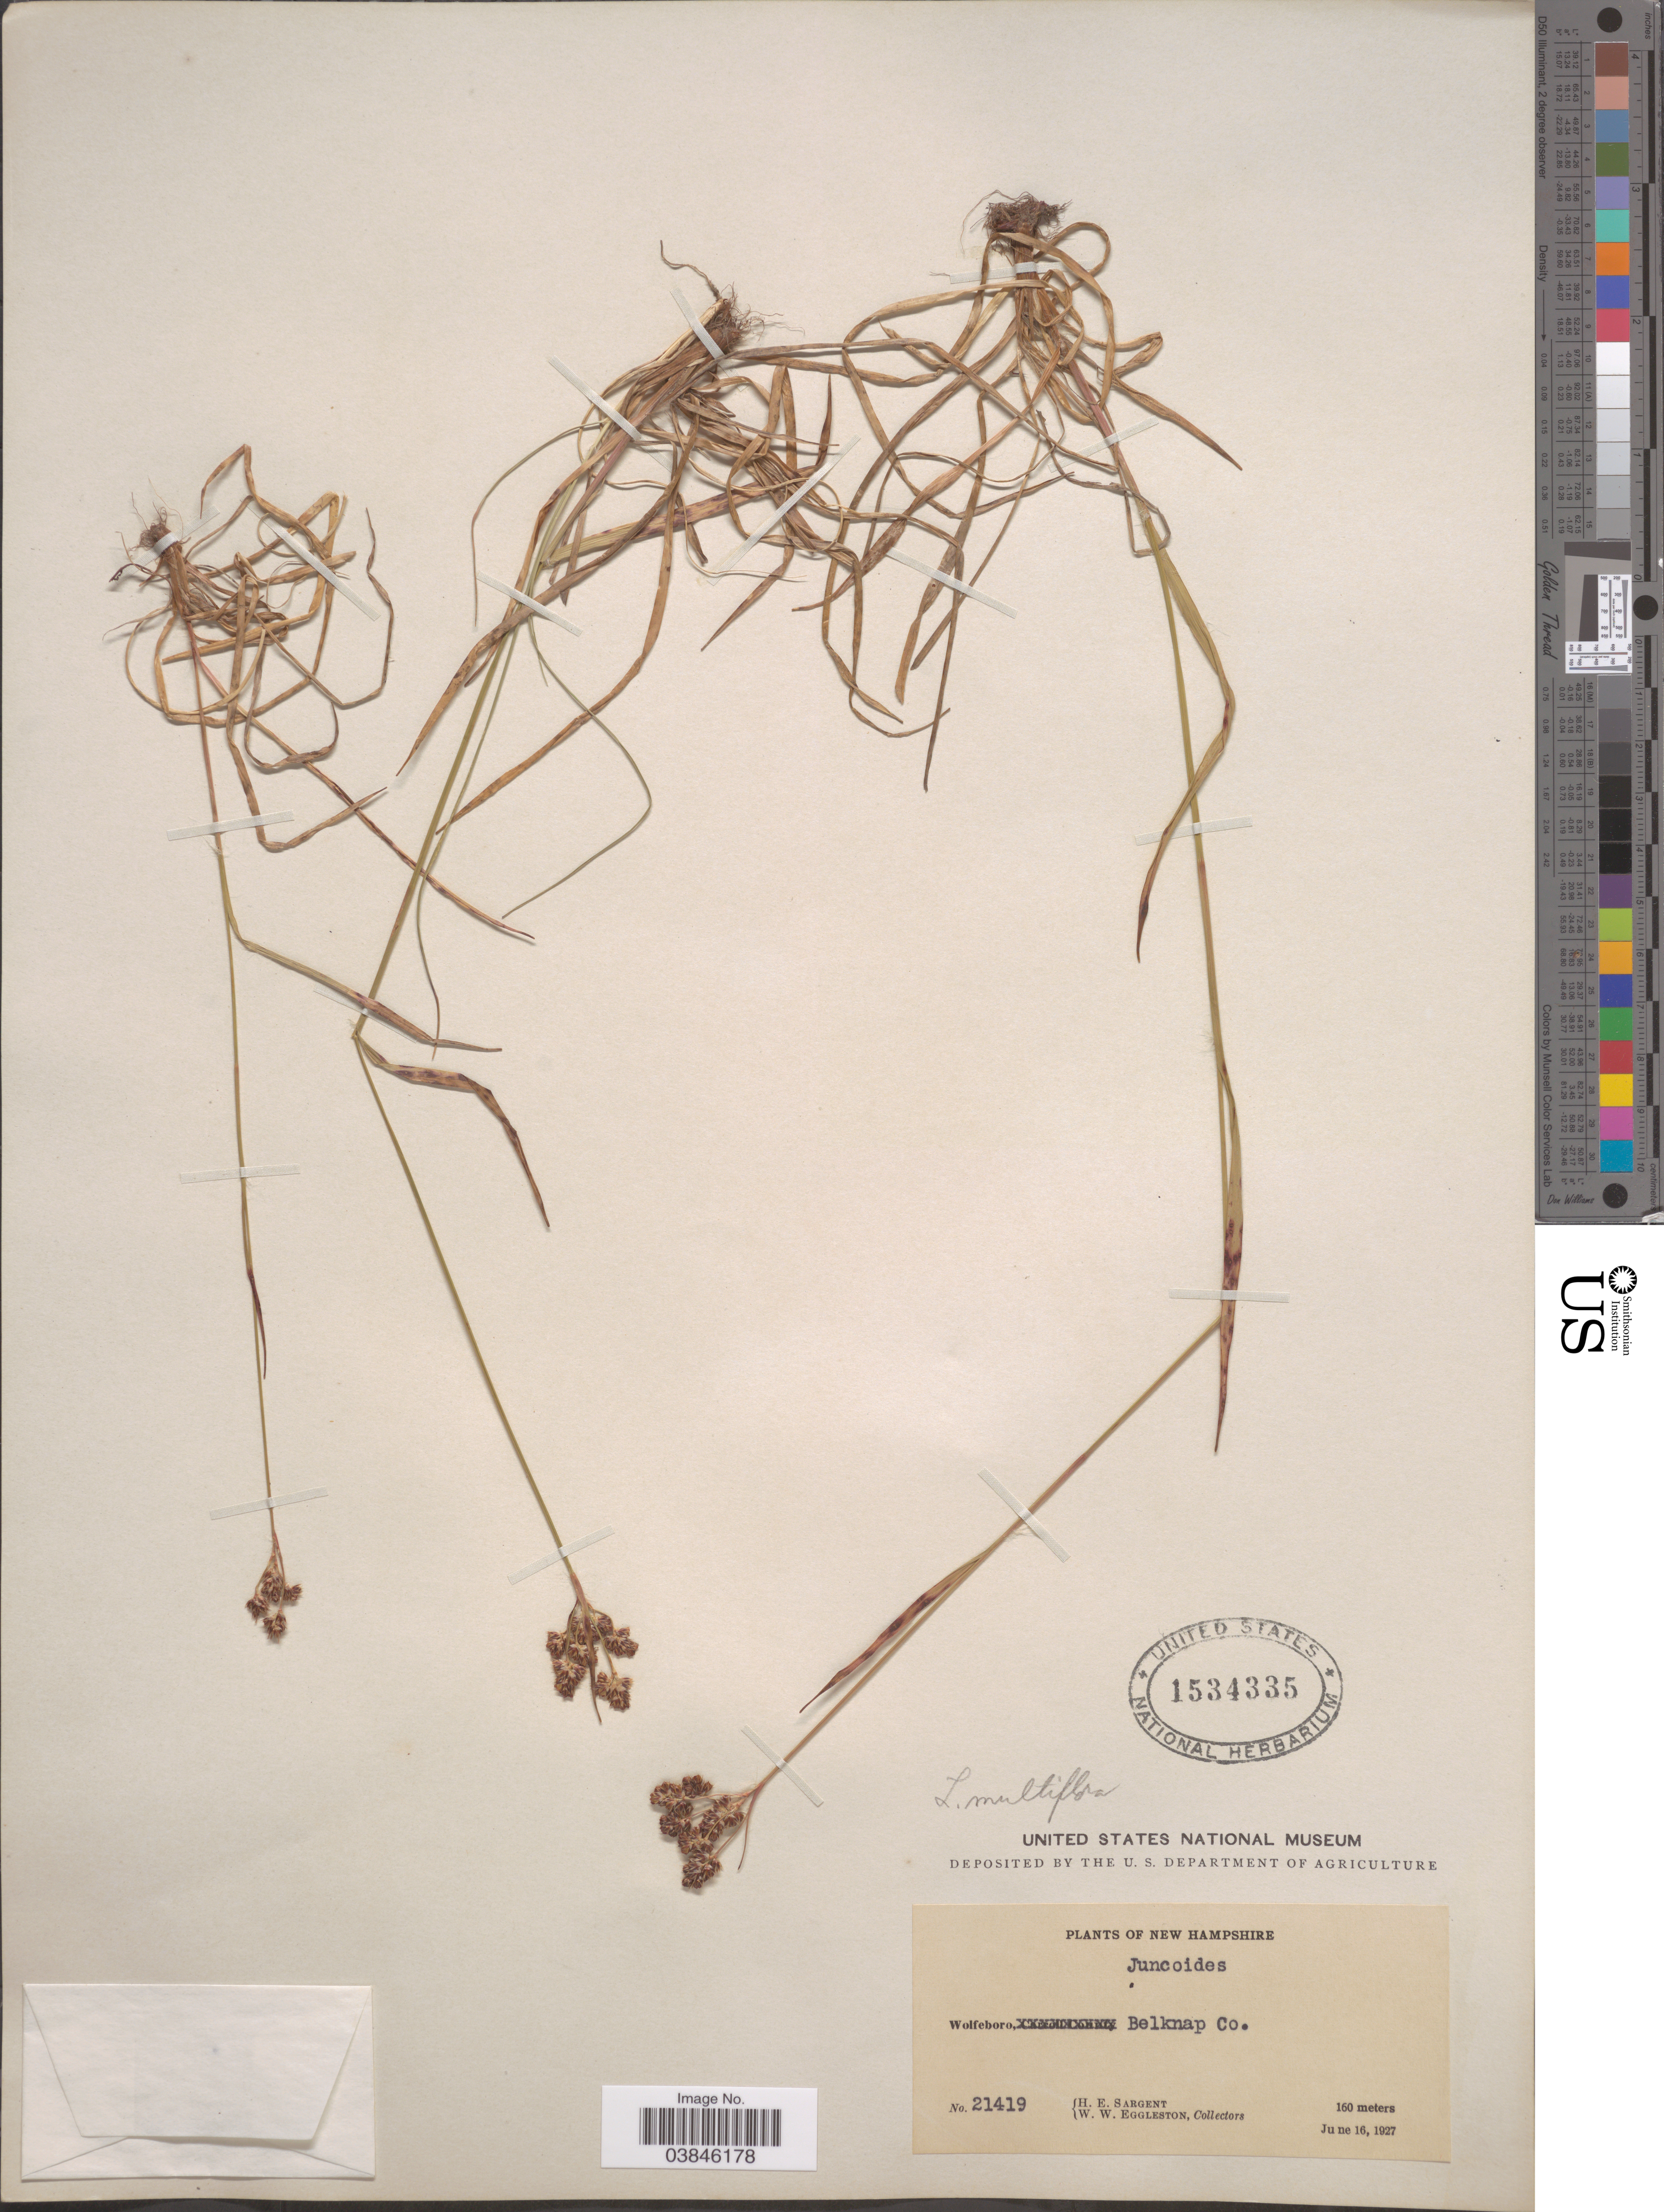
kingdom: Plantae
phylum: Tracheophyta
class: Liliopsida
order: Poales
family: Juncaceae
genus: Luzula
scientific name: Luzula multiflora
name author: (Ehrh.) Lej.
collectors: H. Sargent & W. W. Eggleston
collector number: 21419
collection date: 1927-06-16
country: United States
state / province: New Hampshire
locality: Wolfeboro, Belknap Co.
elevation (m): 160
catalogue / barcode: US 1534335